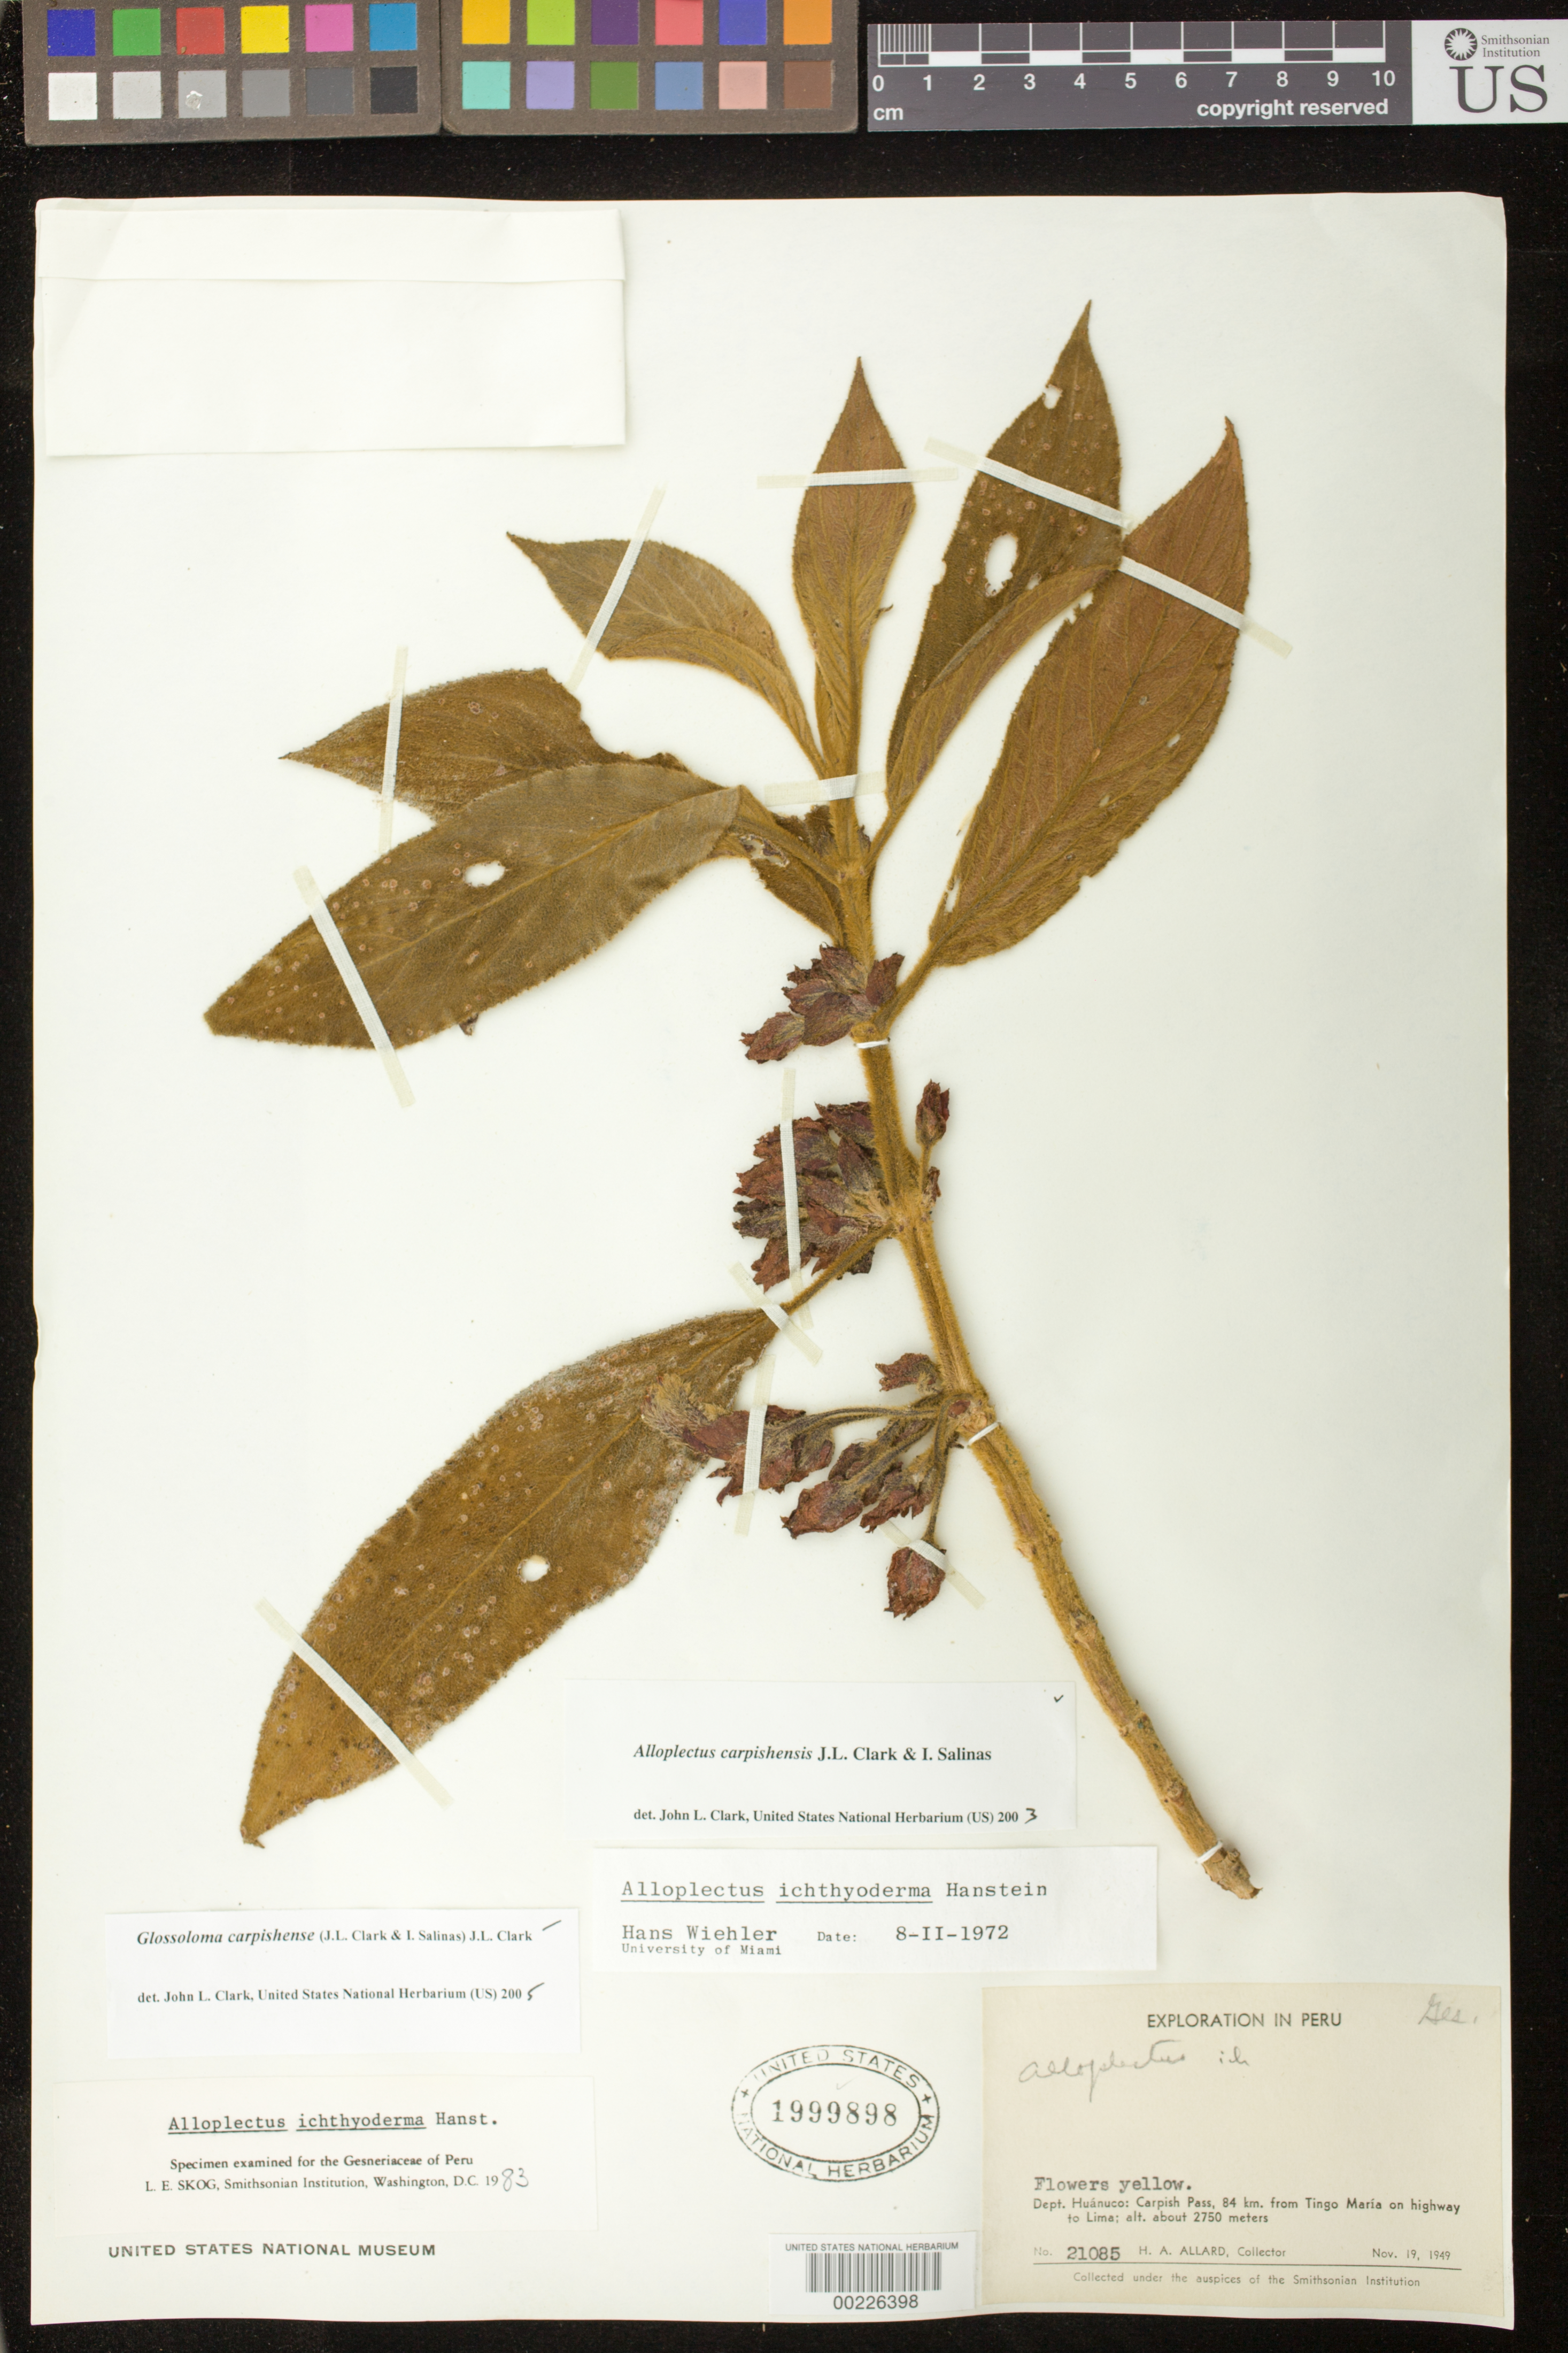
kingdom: Plantae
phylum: Tracheophyta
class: Magnoliopsida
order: Lamiales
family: Gesneriaceae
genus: Glossoloma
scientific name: Glossoloma carpishense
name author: (J.L. Clark & I. Salinas) J.L. Clark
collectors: H. A. Allard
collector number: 21085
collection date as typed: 19 Nov 1949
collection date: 1949-11-19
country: Peru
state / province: Huánuco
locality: Carpish Pass, 84 km from Tingo Maria on highway to Lima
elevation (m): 2750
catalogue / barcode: US 1999898